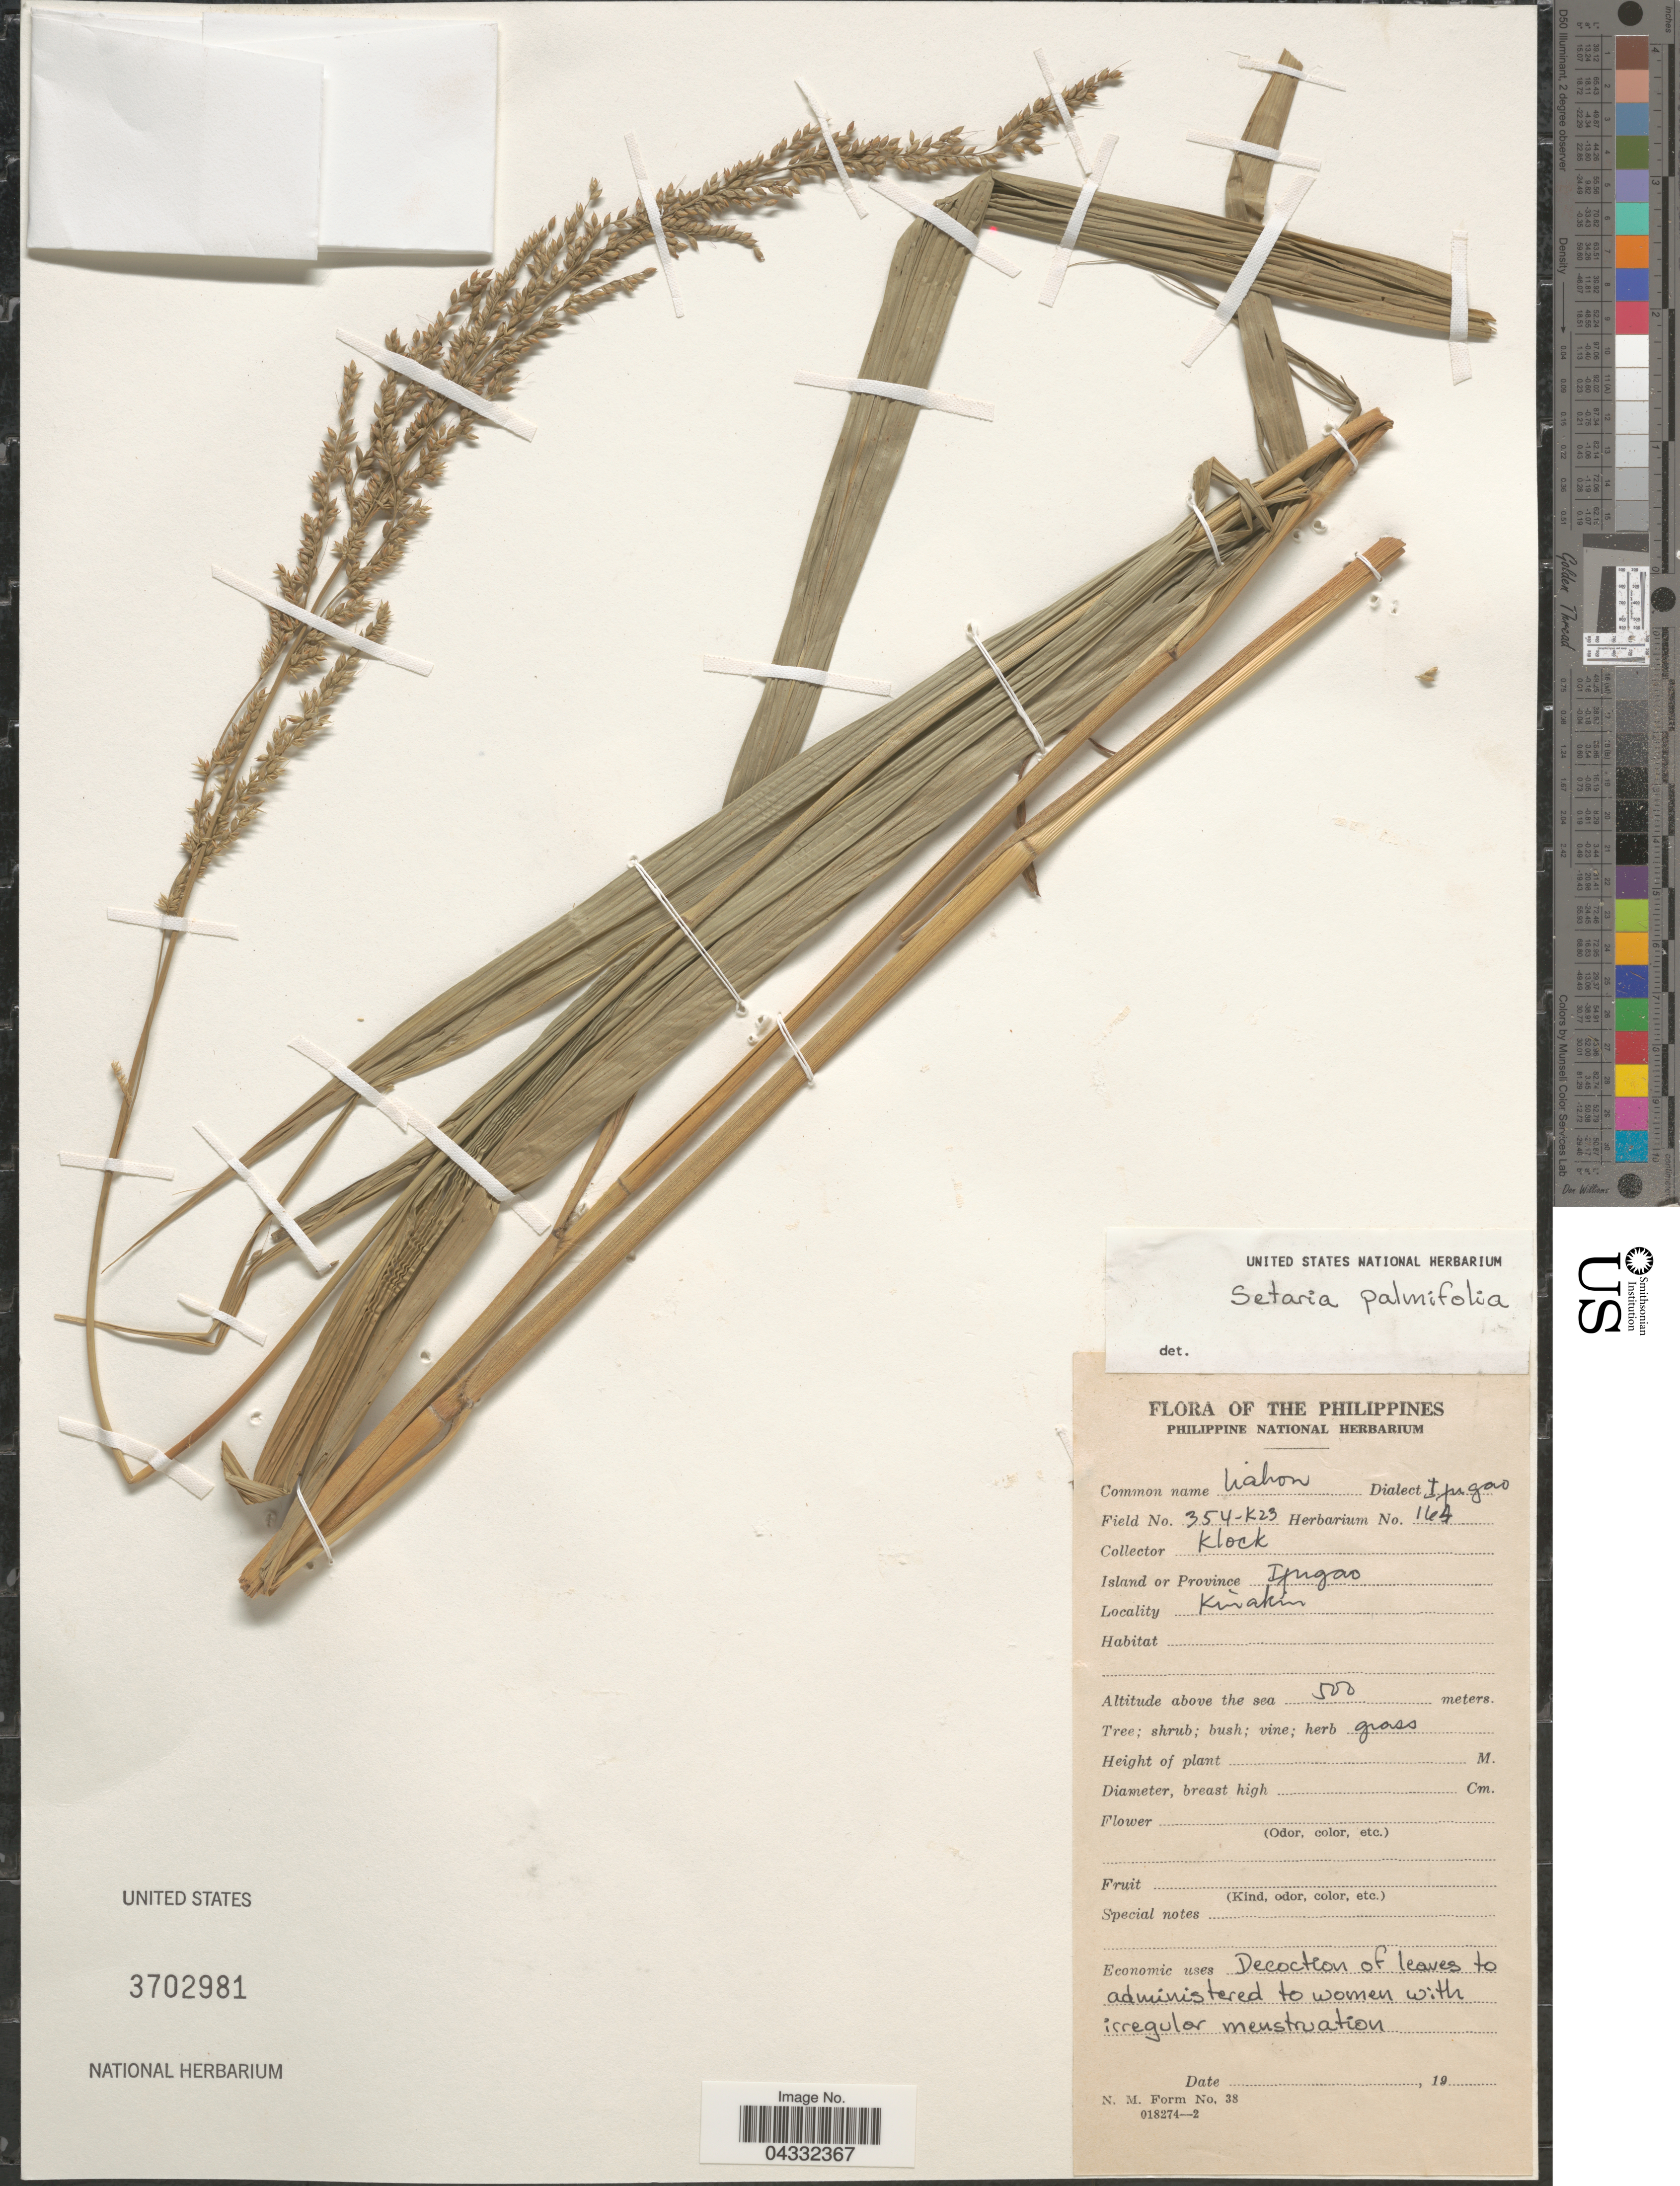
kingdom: Plantae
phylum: Tracheophyta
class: Liliopsida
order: Poales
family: Poaceae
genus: Setaria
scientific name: Setaria palmifolia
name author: (J. Koenig) Stapf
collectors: Klock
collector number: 354-K23/164*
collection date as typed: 19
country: Philippines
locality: Island or Province Ifugao. Kinakin.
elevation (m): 500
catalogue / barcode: US 3702981